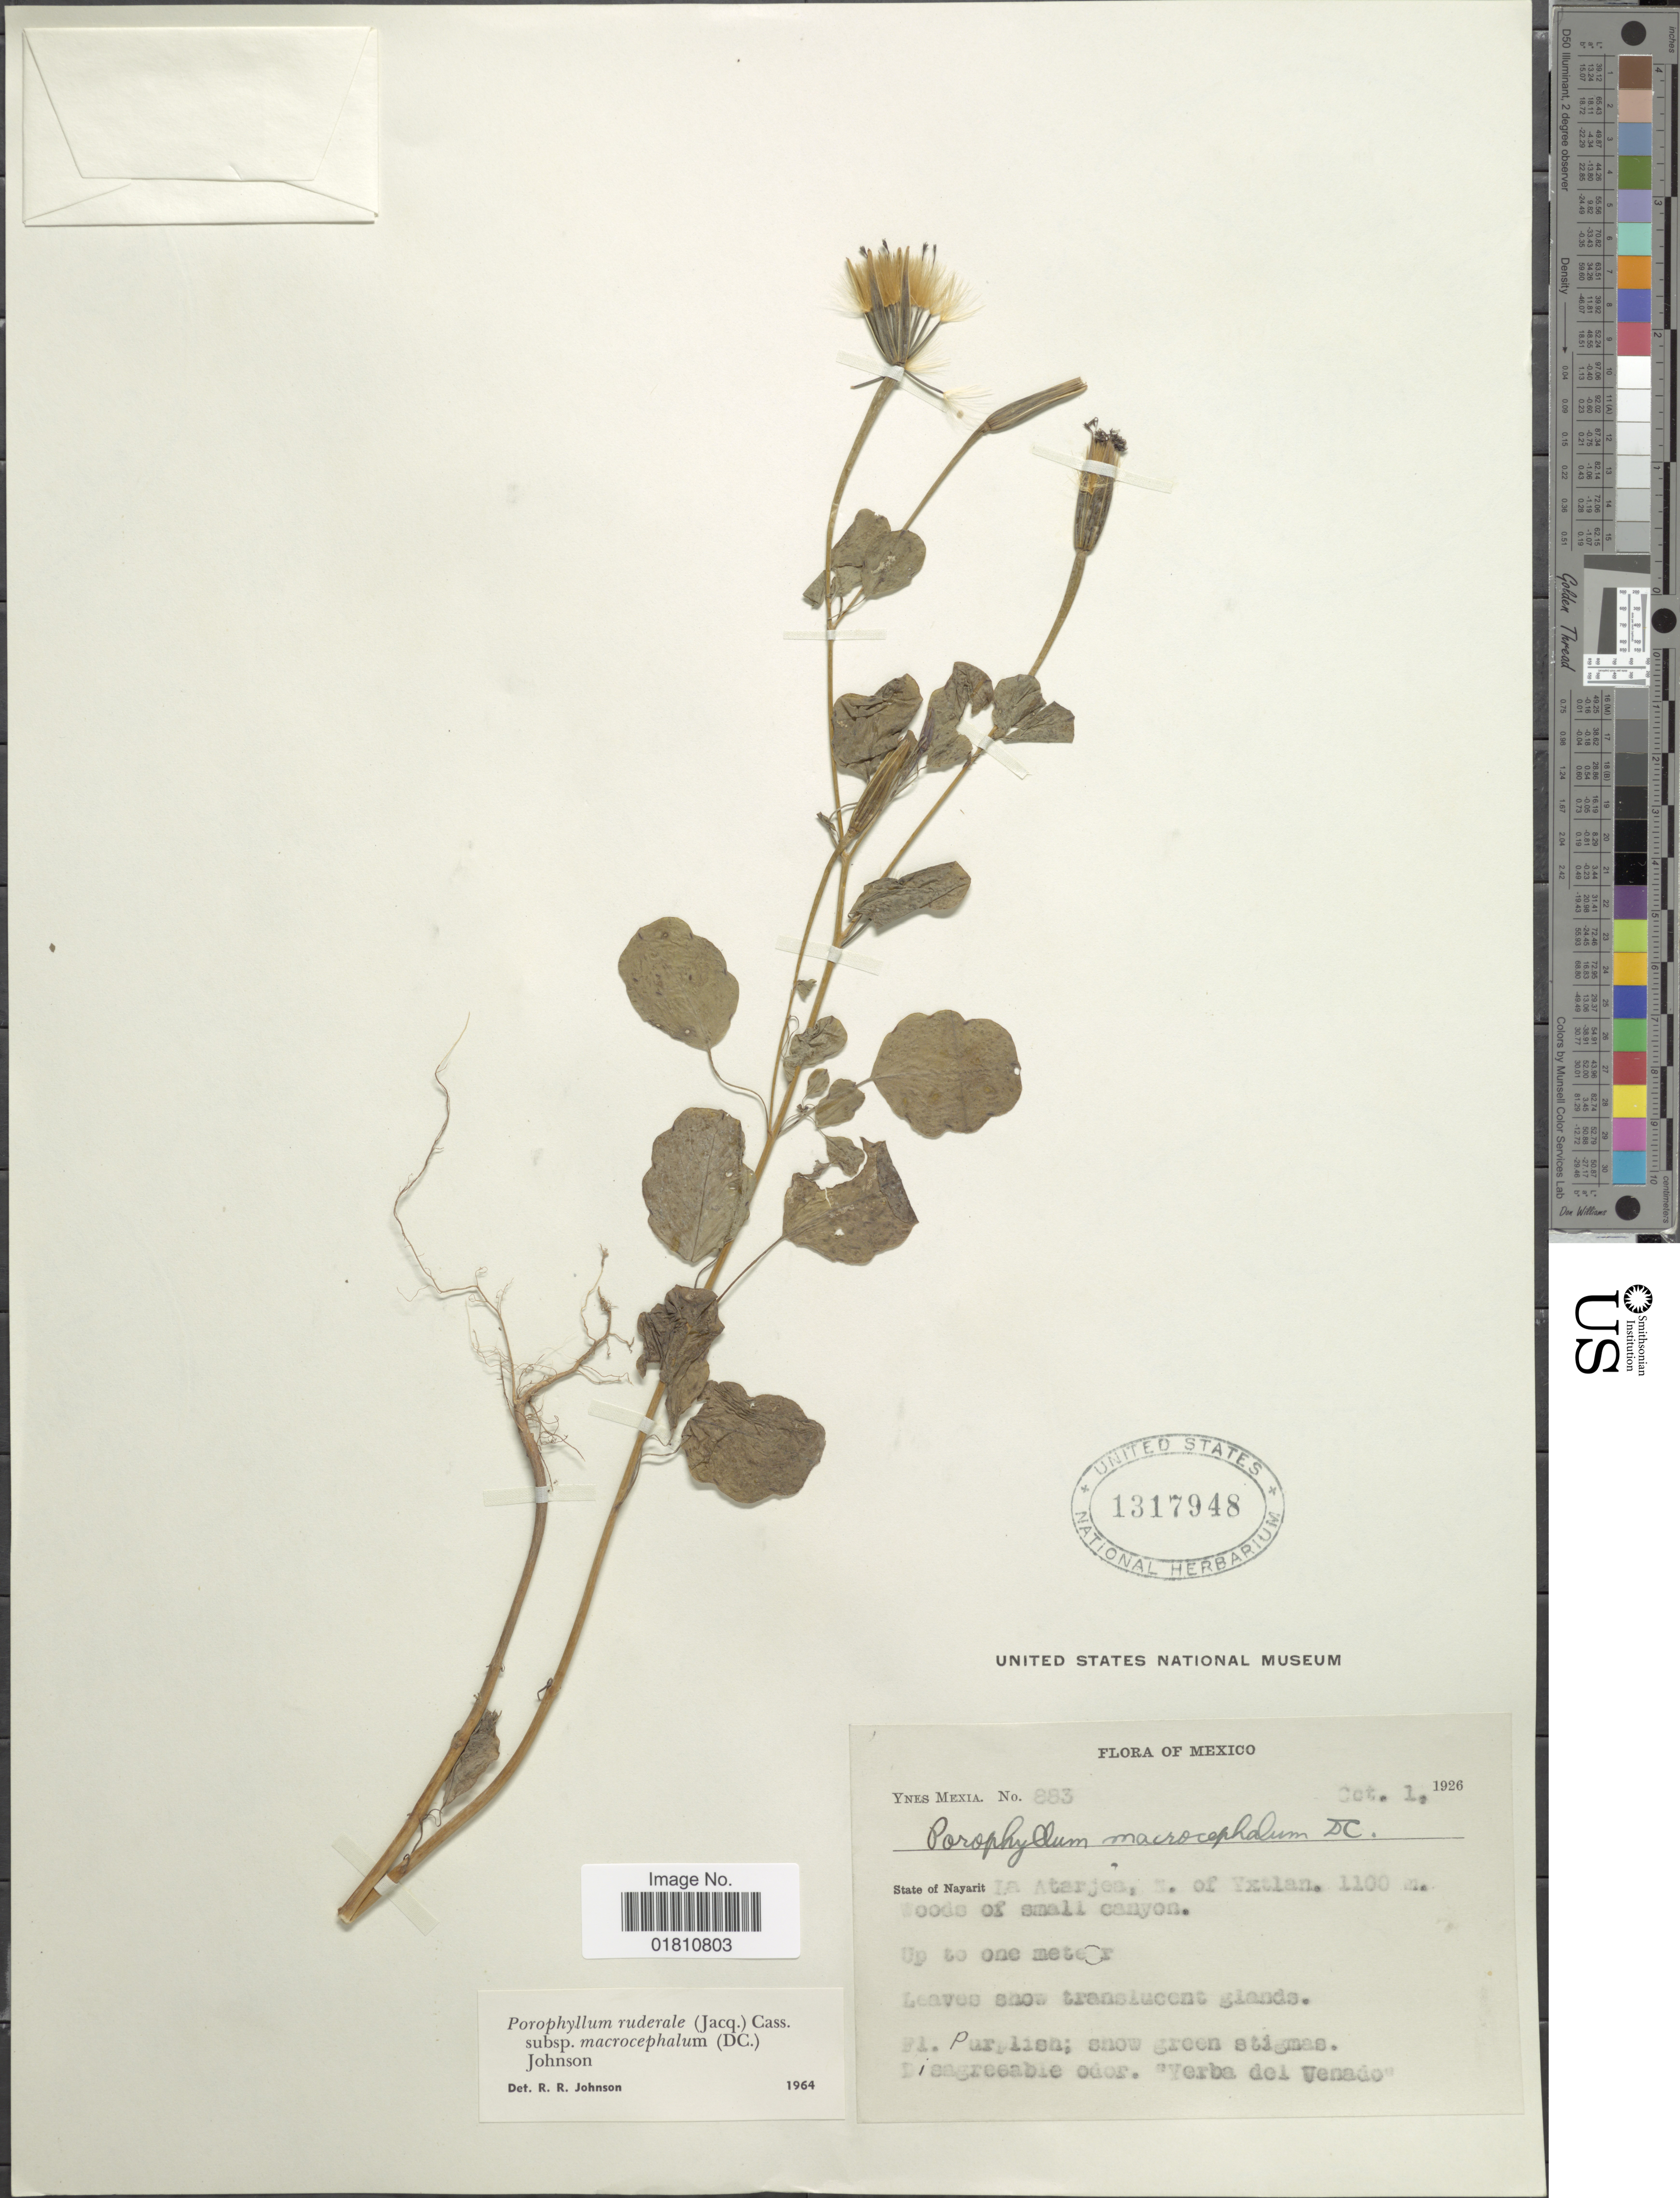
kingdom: Plantae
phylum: Tracheophyta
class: Magnoliopsida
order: Asterales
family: Asteraceae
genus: Porophyllum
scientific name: Porophyllum ruderale subsp. macrocephalum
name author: (DC.) R.R. Johnson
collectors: Y. Mexia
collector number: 883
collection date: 1926-10-01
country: Mexico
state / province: Nayarit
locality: La Atarjea, N. of Yxtlan, Woods of small canyon.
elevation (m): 1100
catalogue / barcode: US 1317948